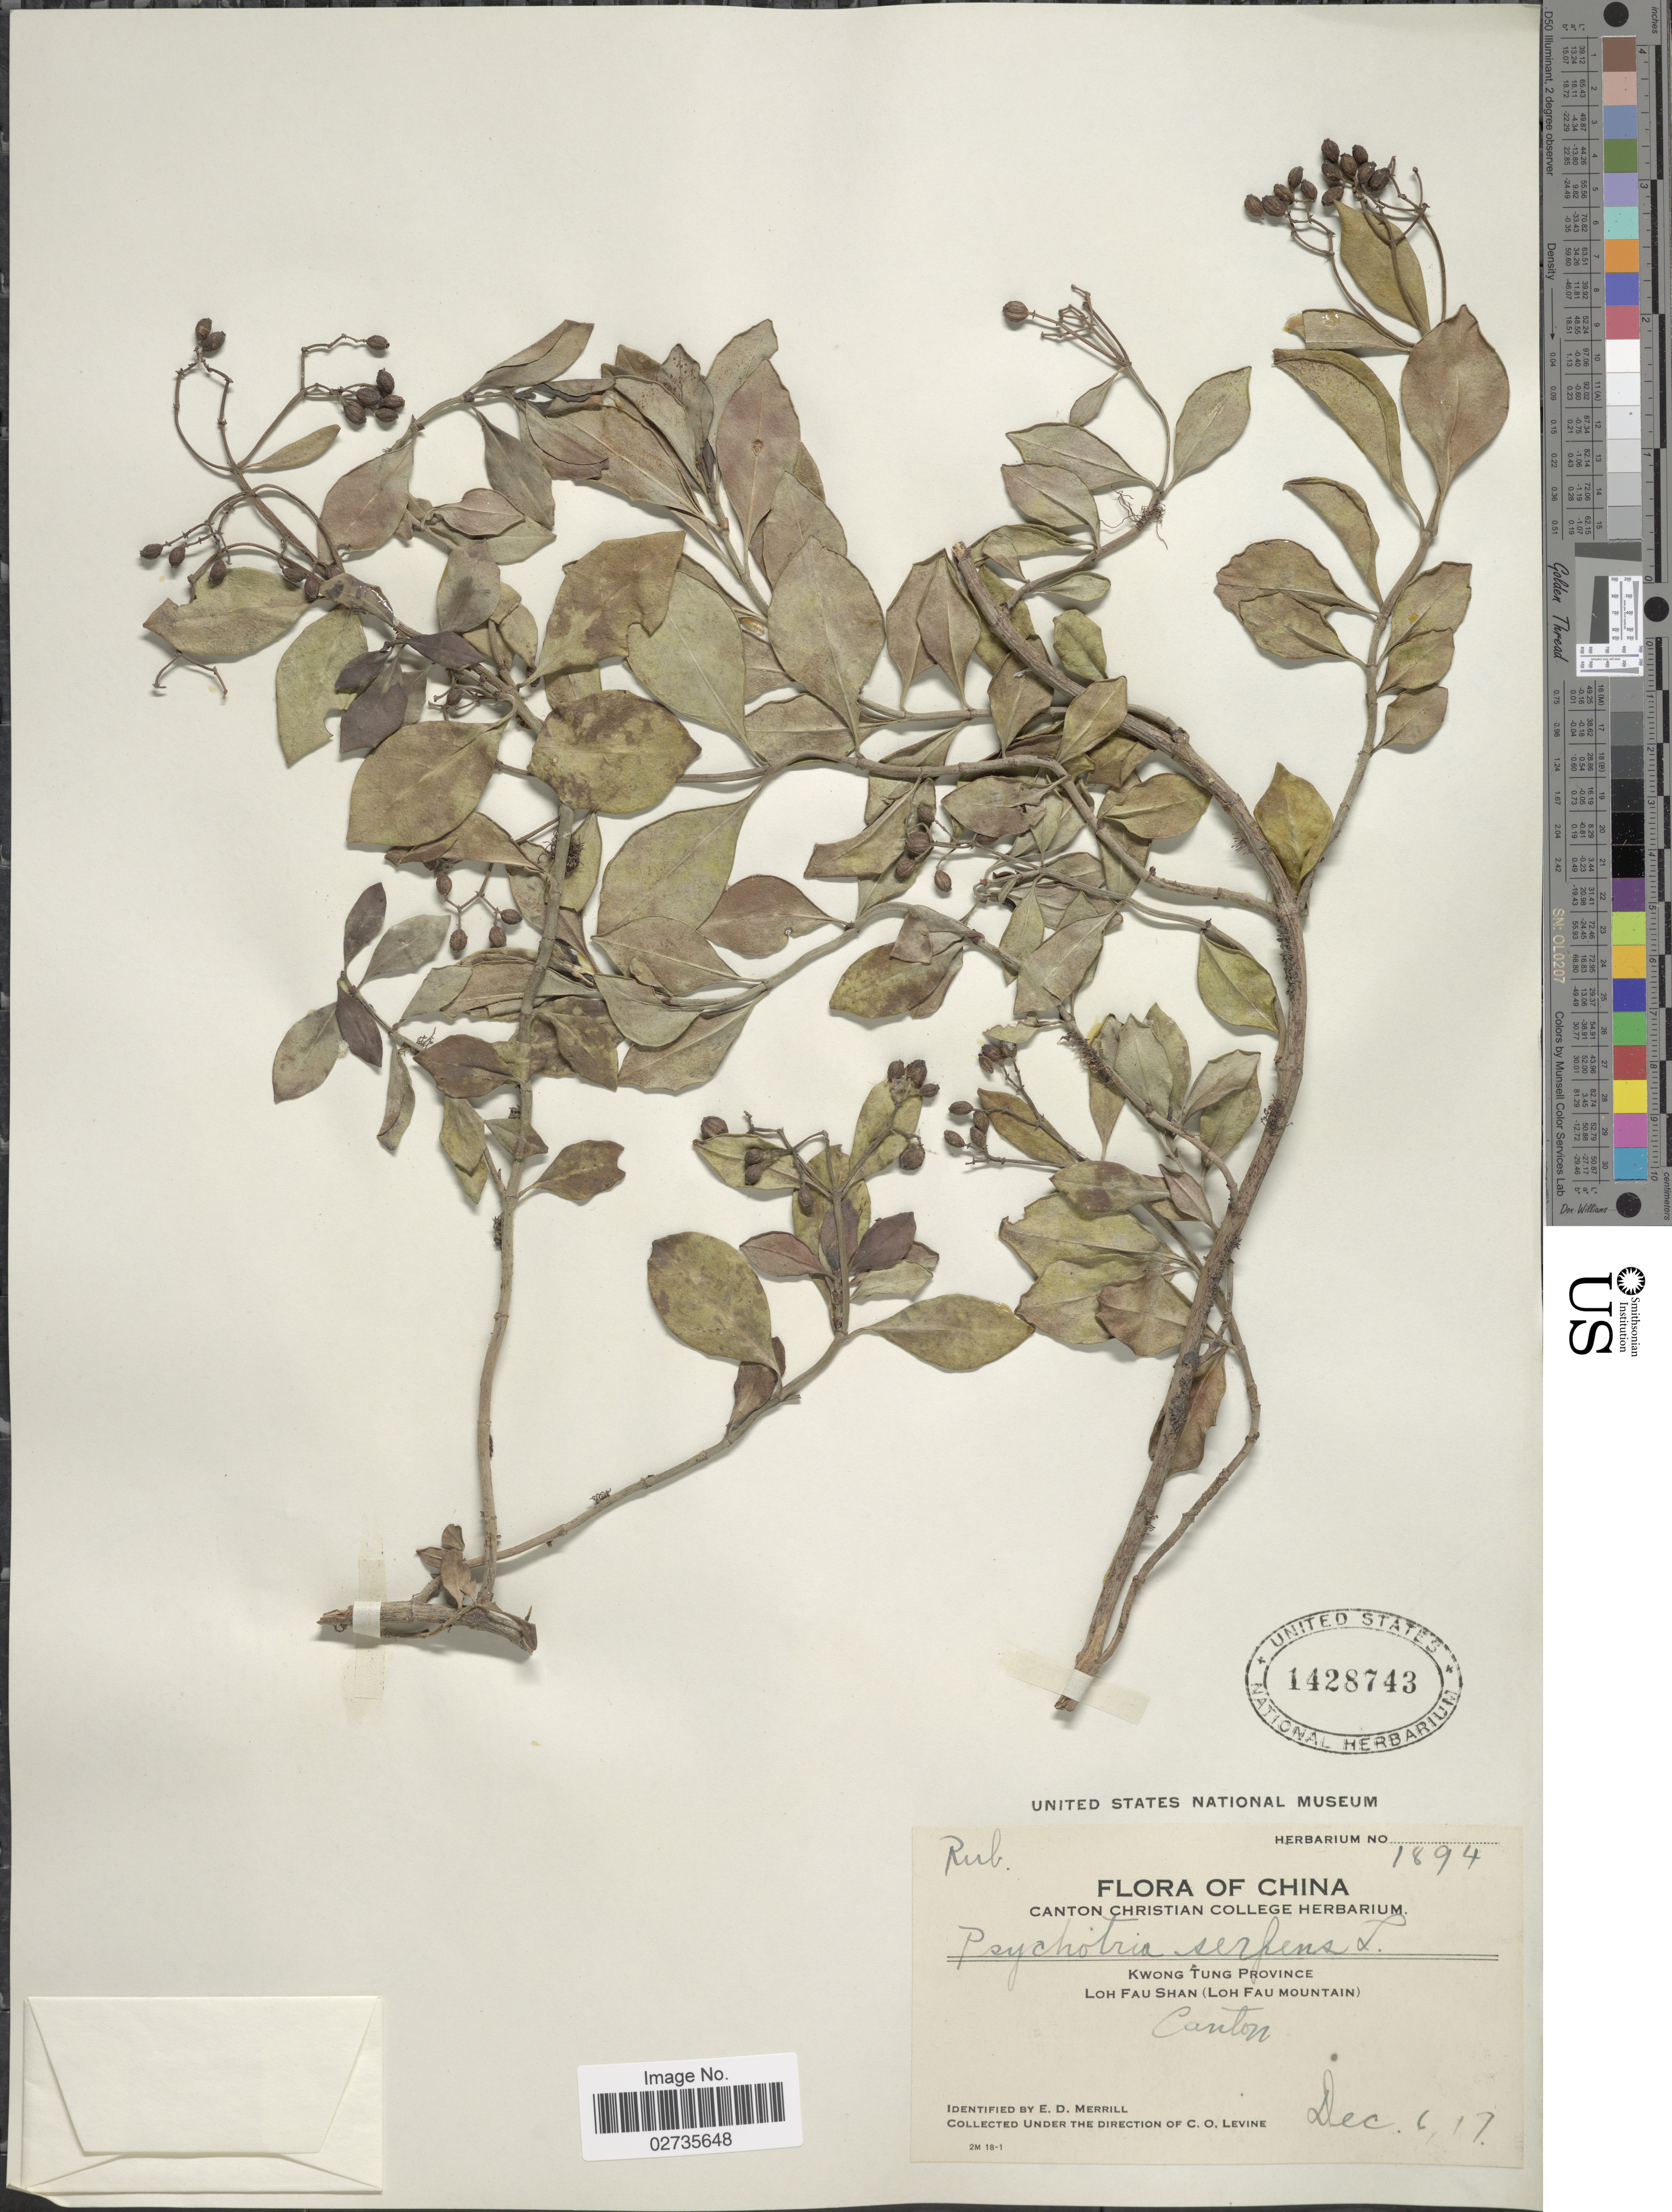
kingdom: Plantae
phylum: Tracheophyta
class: Magnoliopsida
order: Gentianales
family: Rubiaceae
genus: Psychotria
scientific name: Psychotria serpens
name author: L.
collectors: C. O. Levine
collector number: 1894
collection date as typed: Transcribed d/m/y: 6/12/17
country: China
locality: Kwong Tung Province, Loh Fau Shan (Loh Fau Mountain) Canton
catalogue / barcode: US 1428743